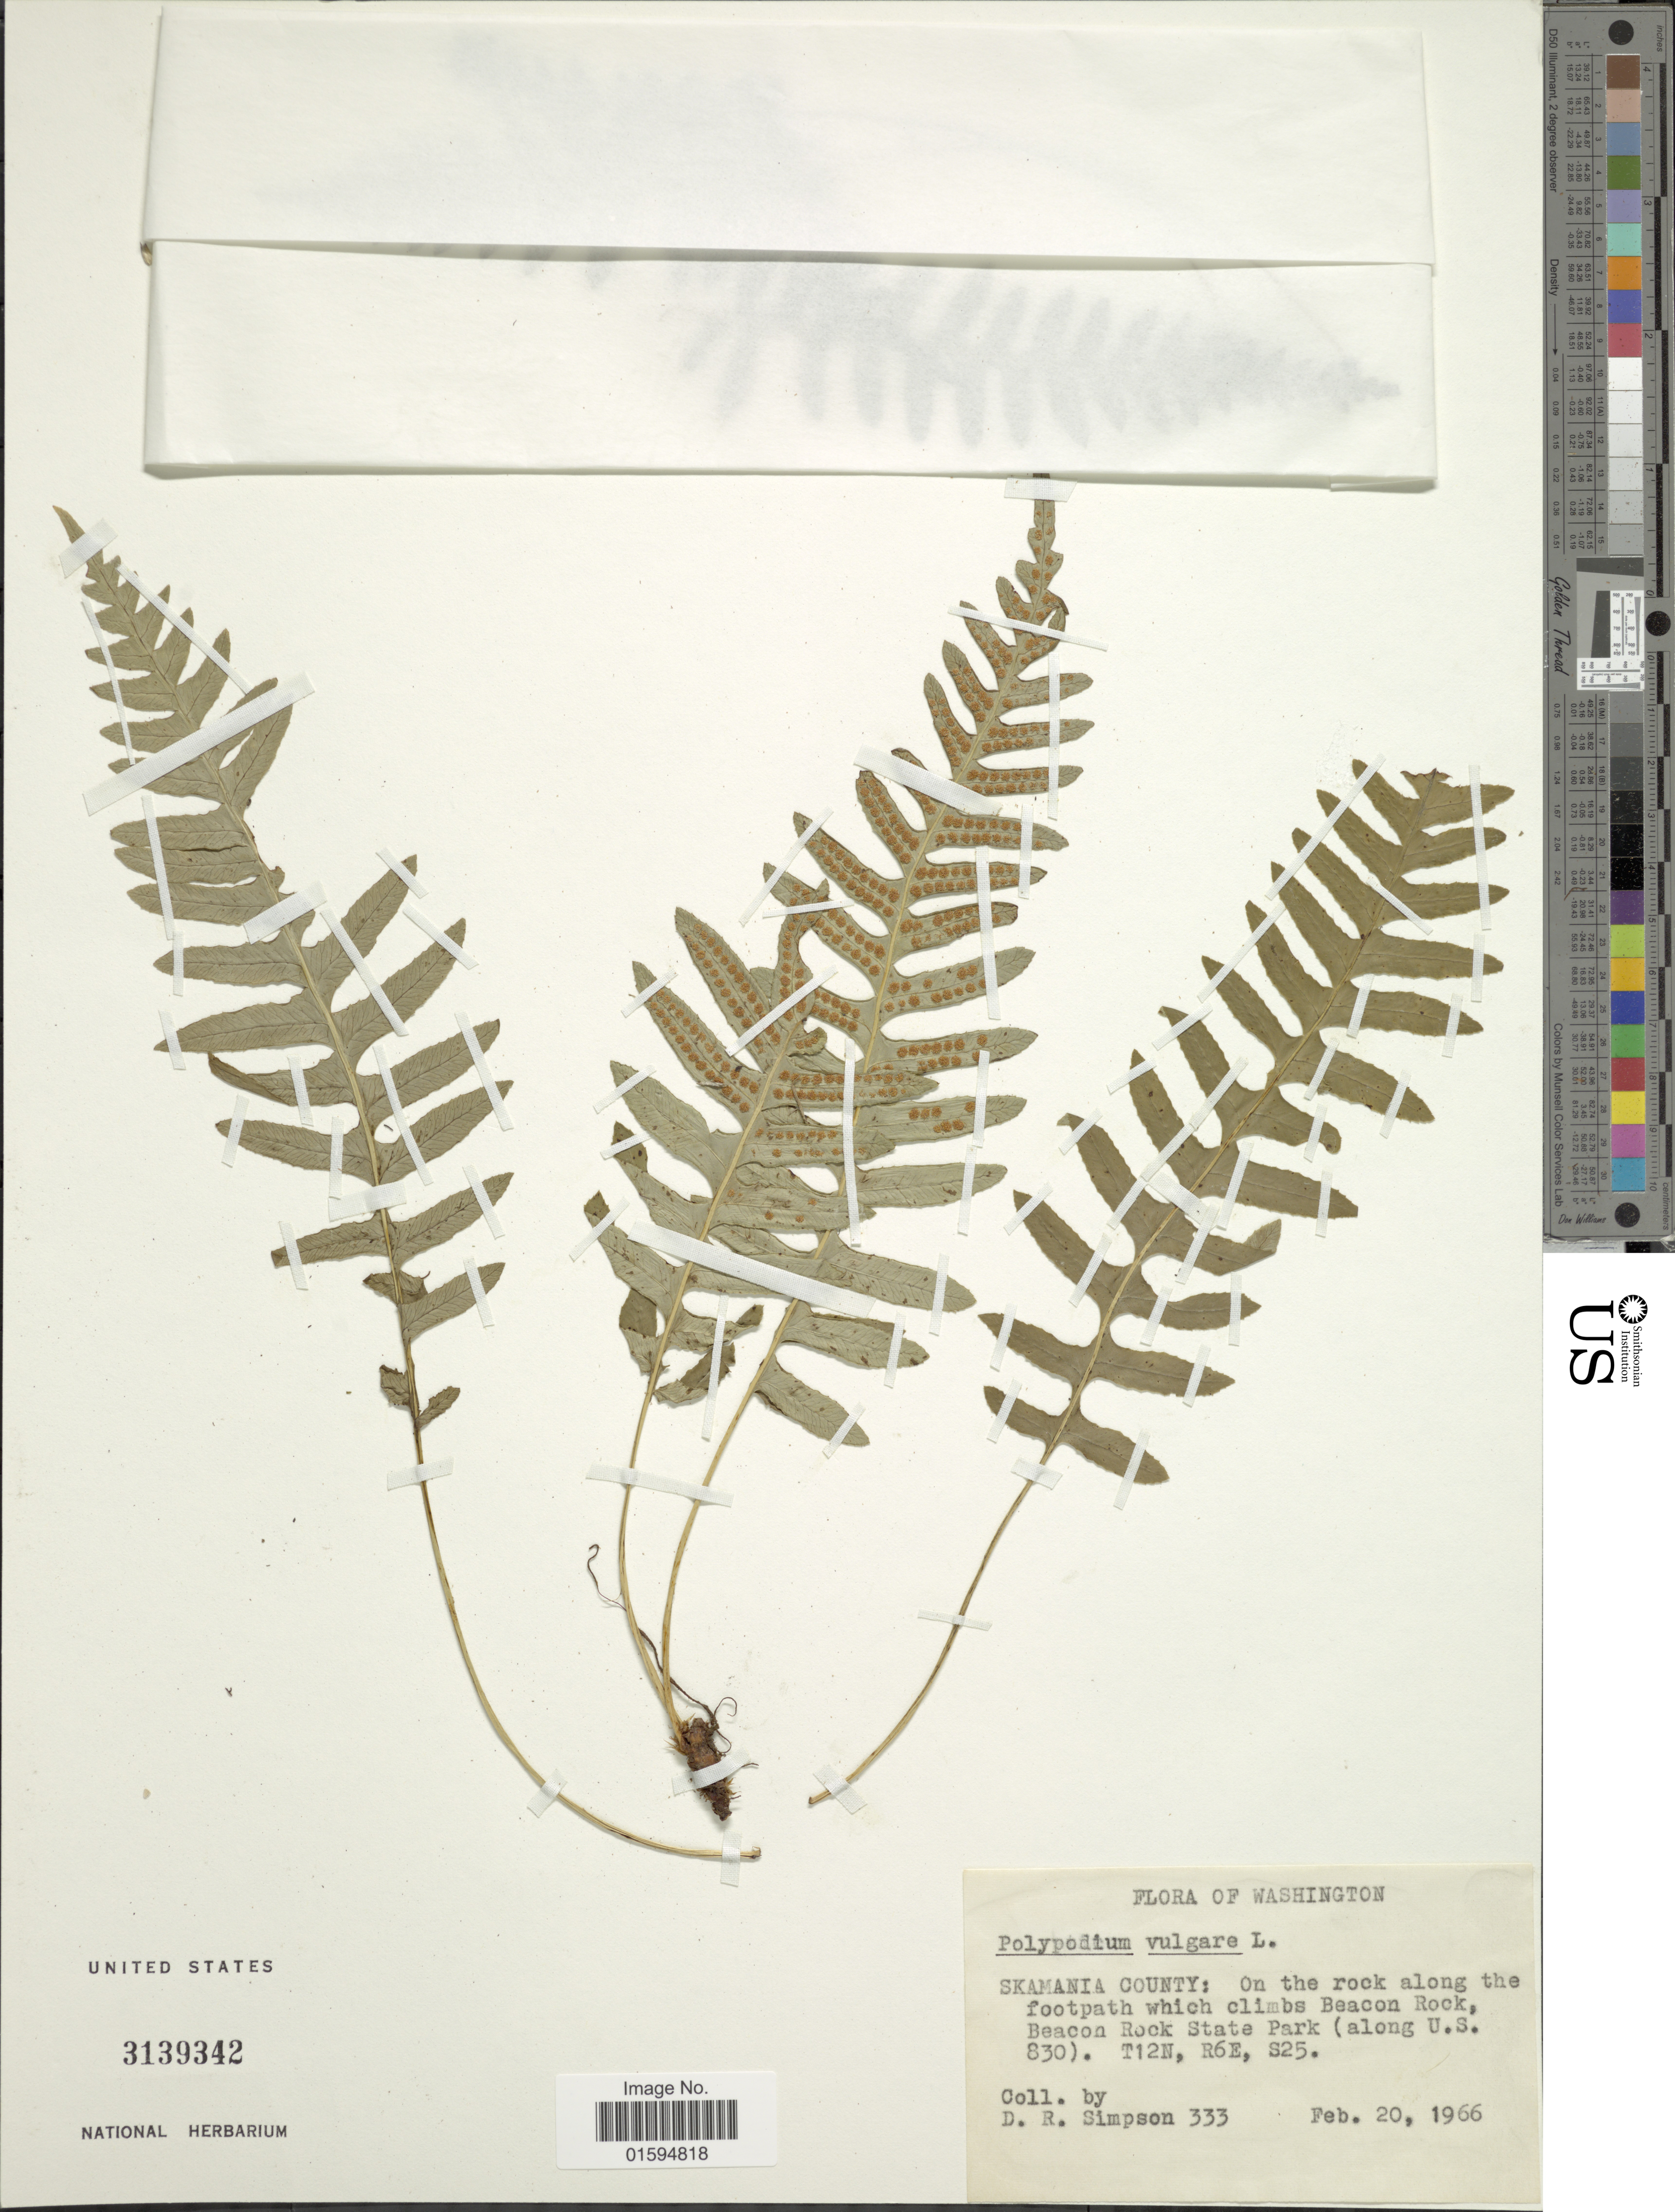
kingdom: Plantae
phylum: Tracheophyta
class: Polypodiopsida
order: Polypodiales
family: Polypodiaceae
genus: Polypodium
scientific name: Polypodium virginianum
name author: L.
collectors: D. R. Simpson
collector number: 333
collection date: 1966-02-20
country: United States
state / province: Washington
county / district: Skamania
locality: Skamania County: On the rock along the footpath which climbs Beacon Rock, Beacon Rock State Park ( along U.S. 830 ) T12N, R6E, S25.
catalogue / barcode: US 3139342